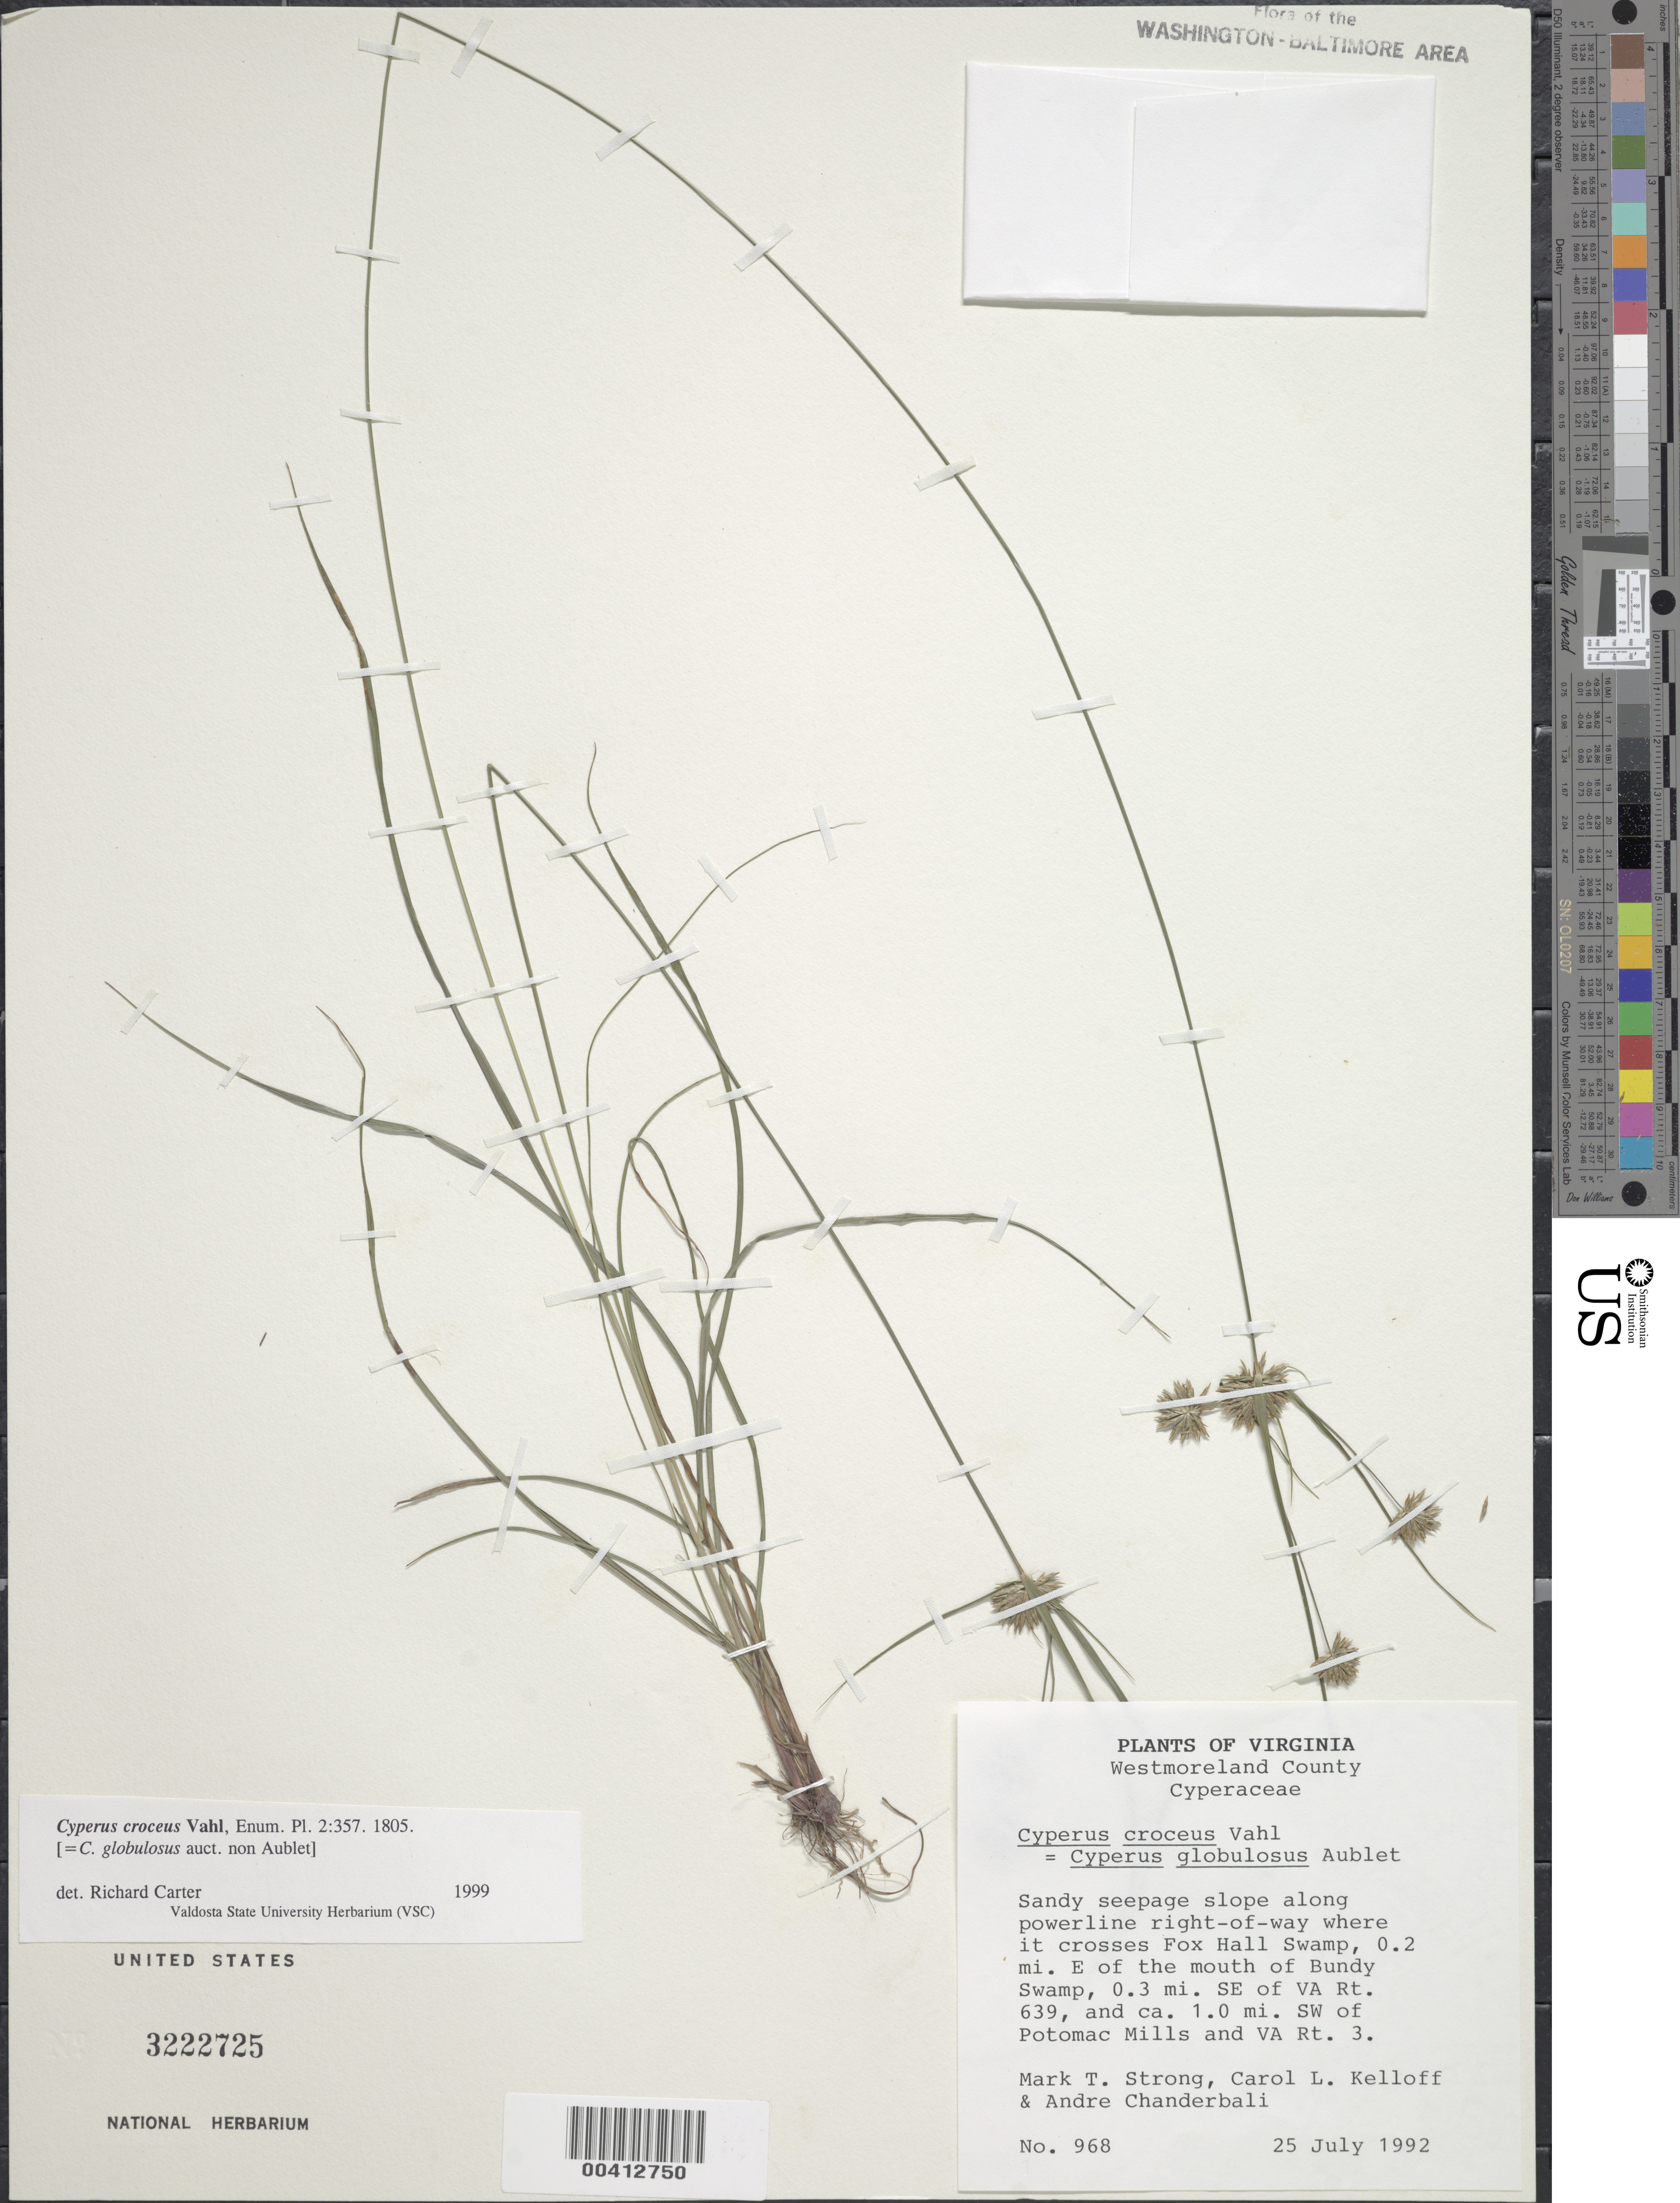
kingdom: Plantae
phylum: Tracheophyta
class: Liliopsida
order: Poales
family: Cyperaceae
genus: Cyperus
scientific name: Cyperus croceus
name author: Vahl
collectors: M. T. Strong, C. L. Kelloff & A. S. Chanderbali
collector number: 968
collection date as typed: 25 Jul 1992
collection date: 1992-07-25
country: United States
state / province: Virginia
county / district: Westmoreland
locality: SW of Potomac Mills and Rt. 3, E of mouth of Bundy Swamp, powerline right-of-way at Fox Hall Swamp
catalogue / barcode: US 3222725